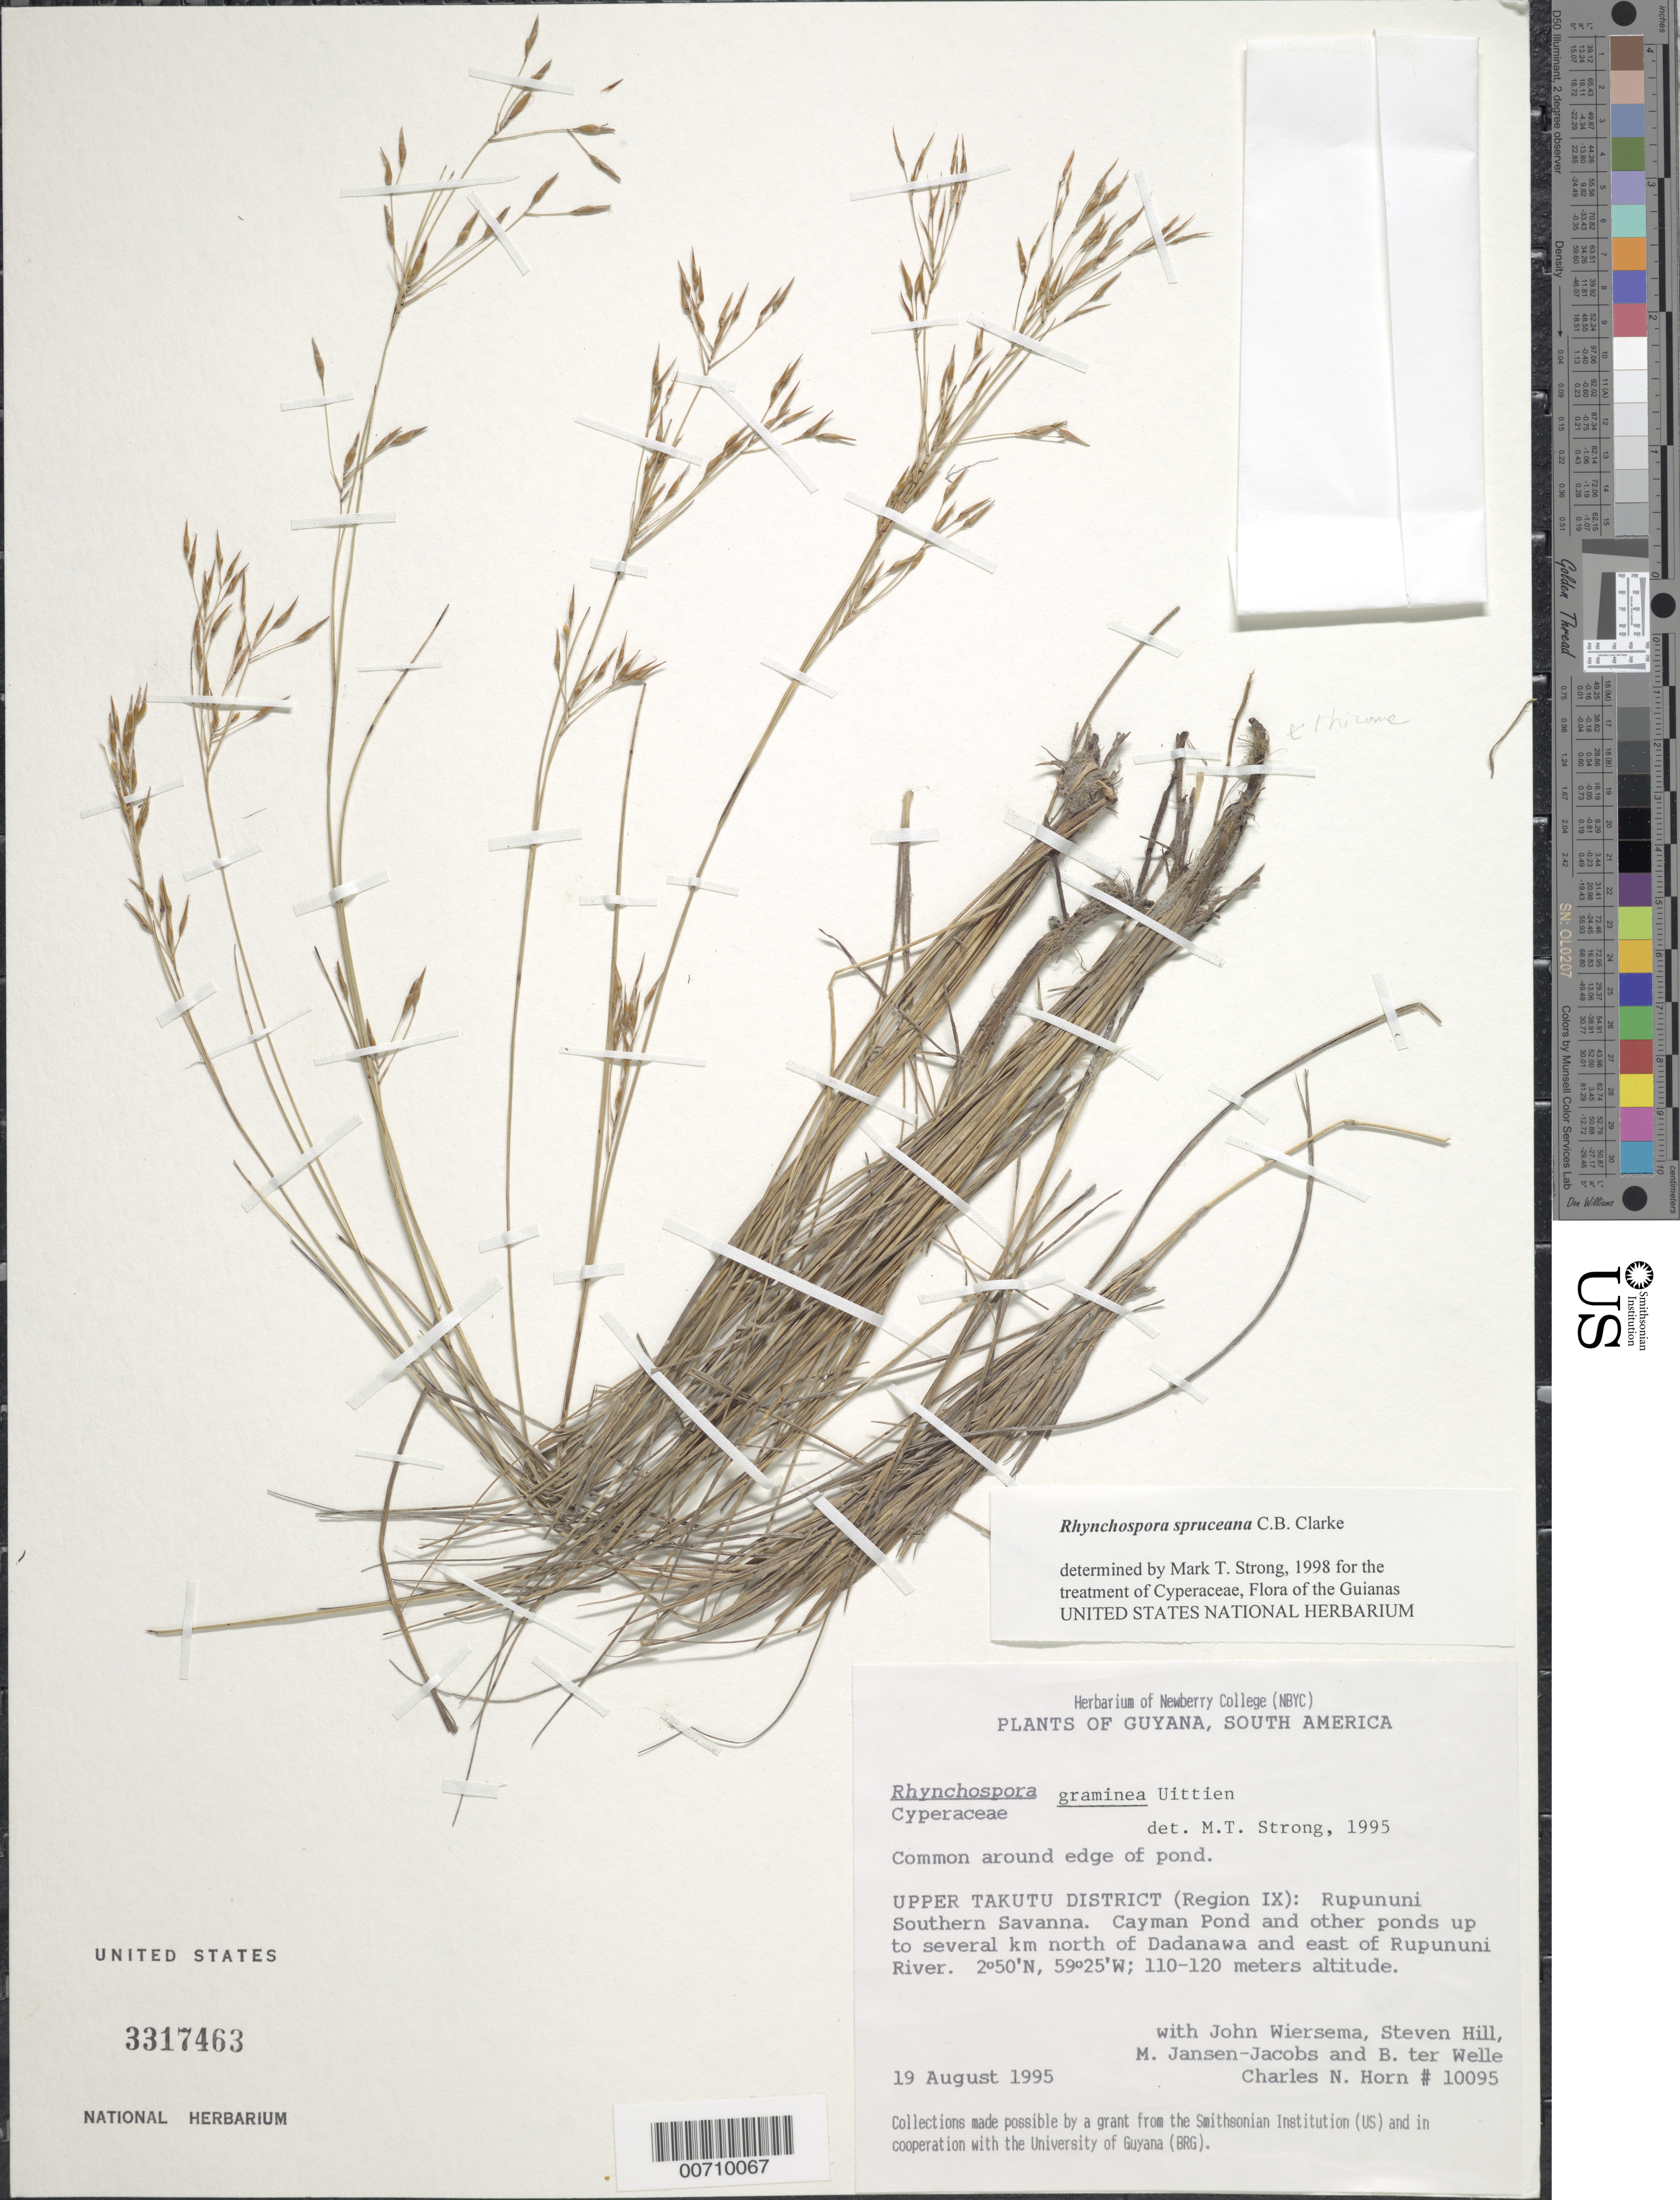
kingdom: Plantae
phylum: Tracheophyta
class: Liliopsida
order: Poales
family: Cyperaceae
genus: Rhynchospora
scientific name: Rhynchospora spruceana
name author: C.B. Clarke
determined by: Strong, Mark T., (BOT), Smithsonian Institution - National Museum of Natural History (UNITED STATES)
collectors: C. N. Horn, J. H. Wiersema, S. Hill, Kimp, F. M. G. J. (Determiner), Jansen-Jacobs, M. J., (U), Nationaal Herbarium Nederland, Utrecht University branch (Determiner) & B. Welle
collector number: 10095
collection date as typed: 19-Aug-95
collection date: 1995-08-19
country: Guyana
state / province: U. Takutu-U. Essequibo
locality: Rupununi Southern Savanna, Cayman Pond and other ponds up to several km north of Dadanawa and east of Rupununi River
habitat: Around edge of pond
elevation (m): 110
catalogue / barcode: US 3317463